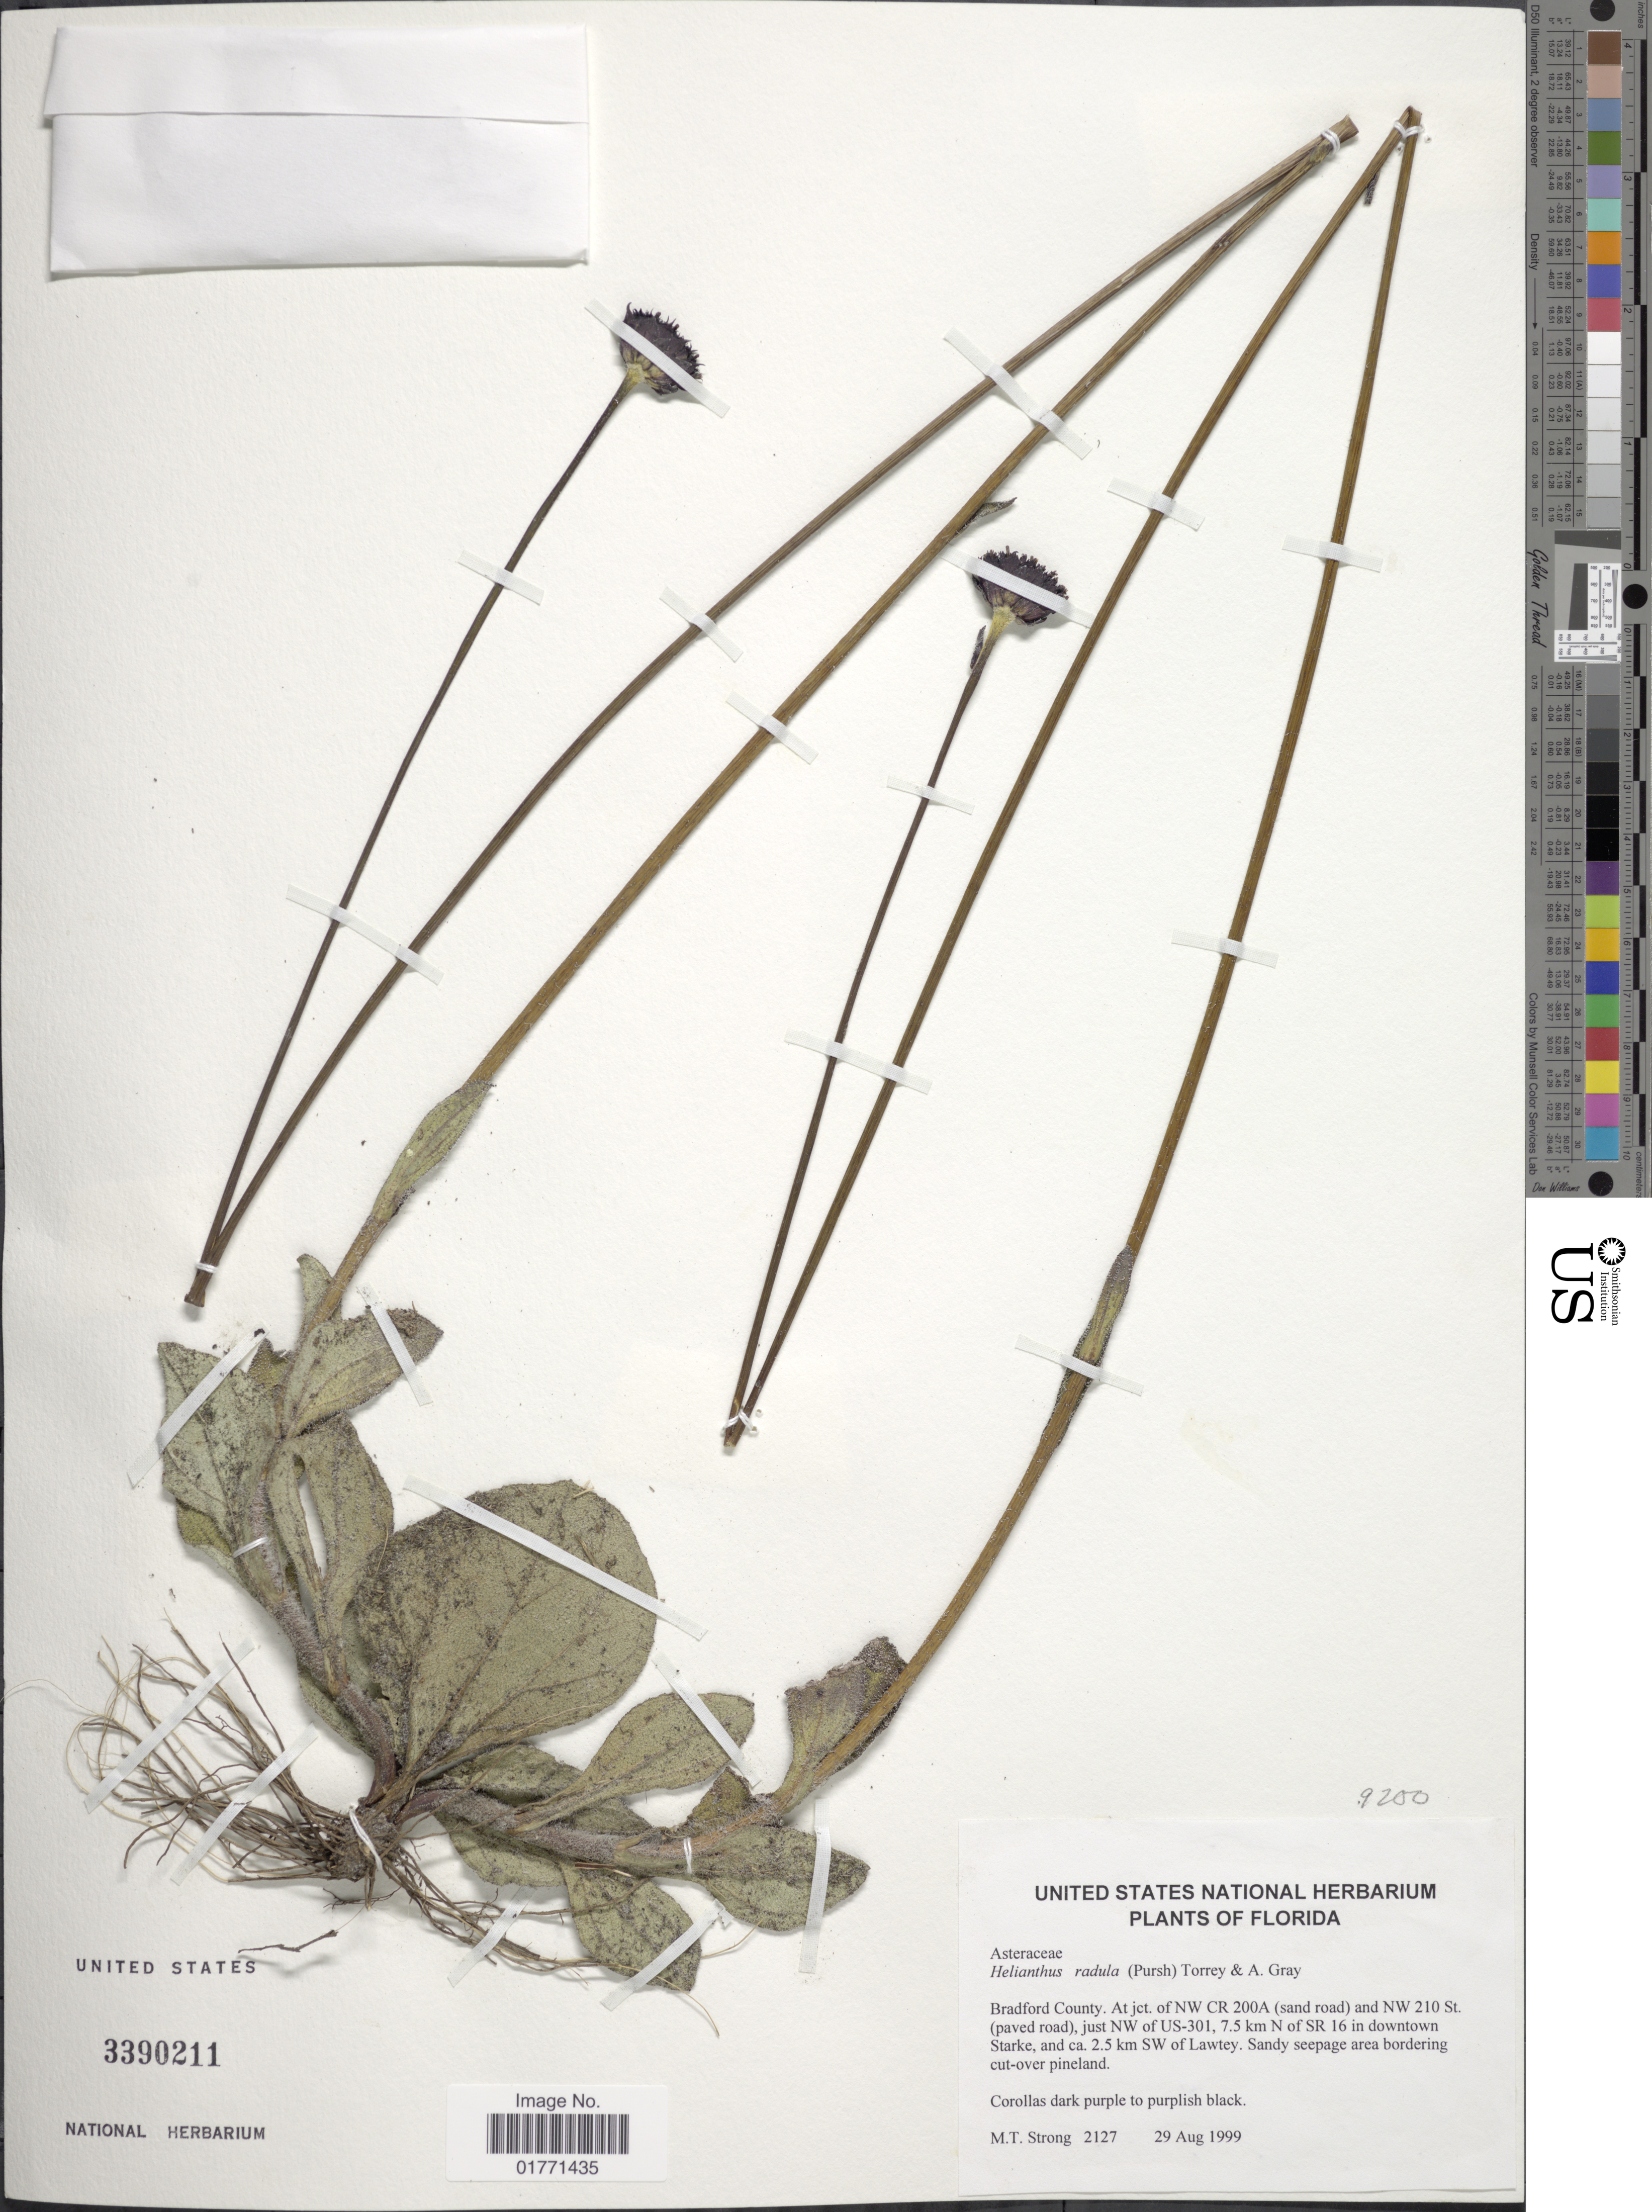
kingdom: Plantae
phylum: Tracheophyta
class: Magnoliopsida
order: Asterales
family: Asteraceae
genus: Helianthus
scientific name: Helianthus radula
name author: (Pursh) Torr. & A. Gray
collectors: M. T. Strong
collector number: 2127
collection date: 1999-08-29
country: United States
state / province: Florida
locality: Bradford County, at jct. of NW CR 200A (sand road) and NW 210 St. (paved road), just NW of US-301, 7.5 km N of SR 16 in downtown Starke, and ca. 2.5 km SW of Lawtey.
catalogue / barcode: US 3390211